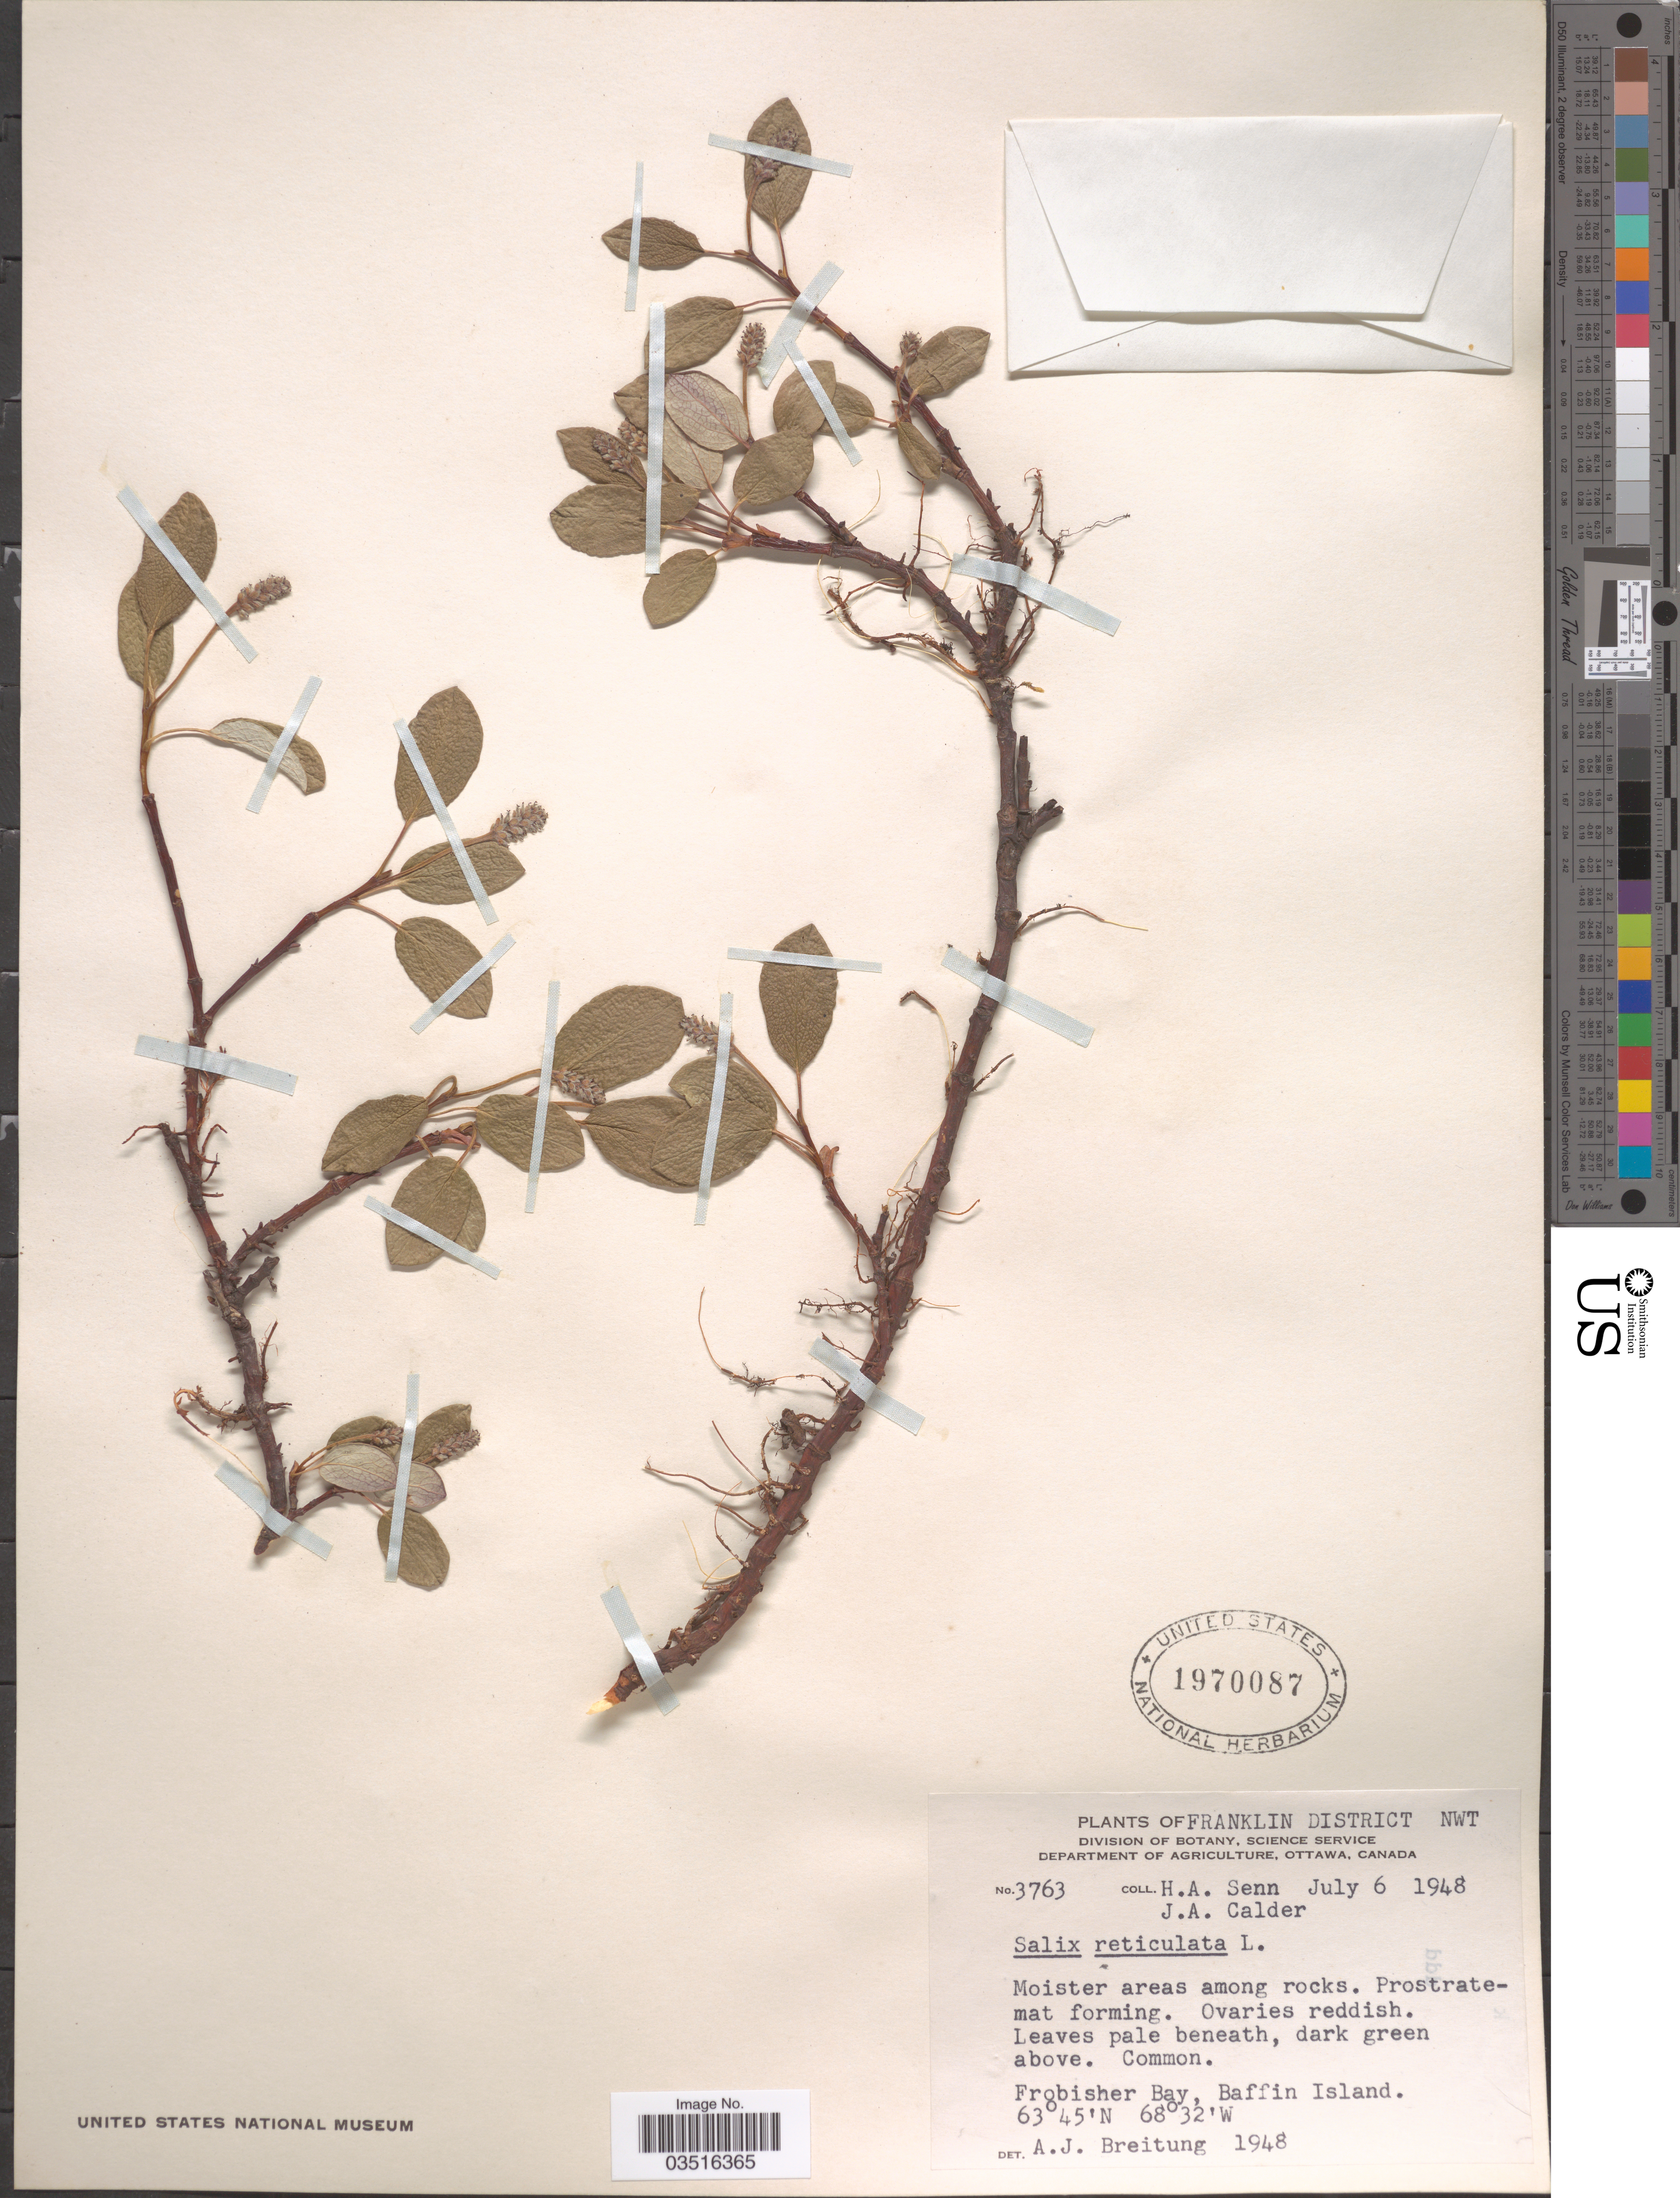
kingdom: Plantae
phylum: Tracheophyta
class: Magnoliopsida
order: Malpighiales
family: Salicaceae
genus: Salix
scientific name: Salix reticulata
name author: L.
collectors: H. Senn & J. A. Calder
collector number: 3763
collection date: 1948-07-06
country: Canada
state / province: Northwest Territories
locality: Franklin District. Frobisher Bay, Baffin Island.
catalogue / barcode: US 1970087